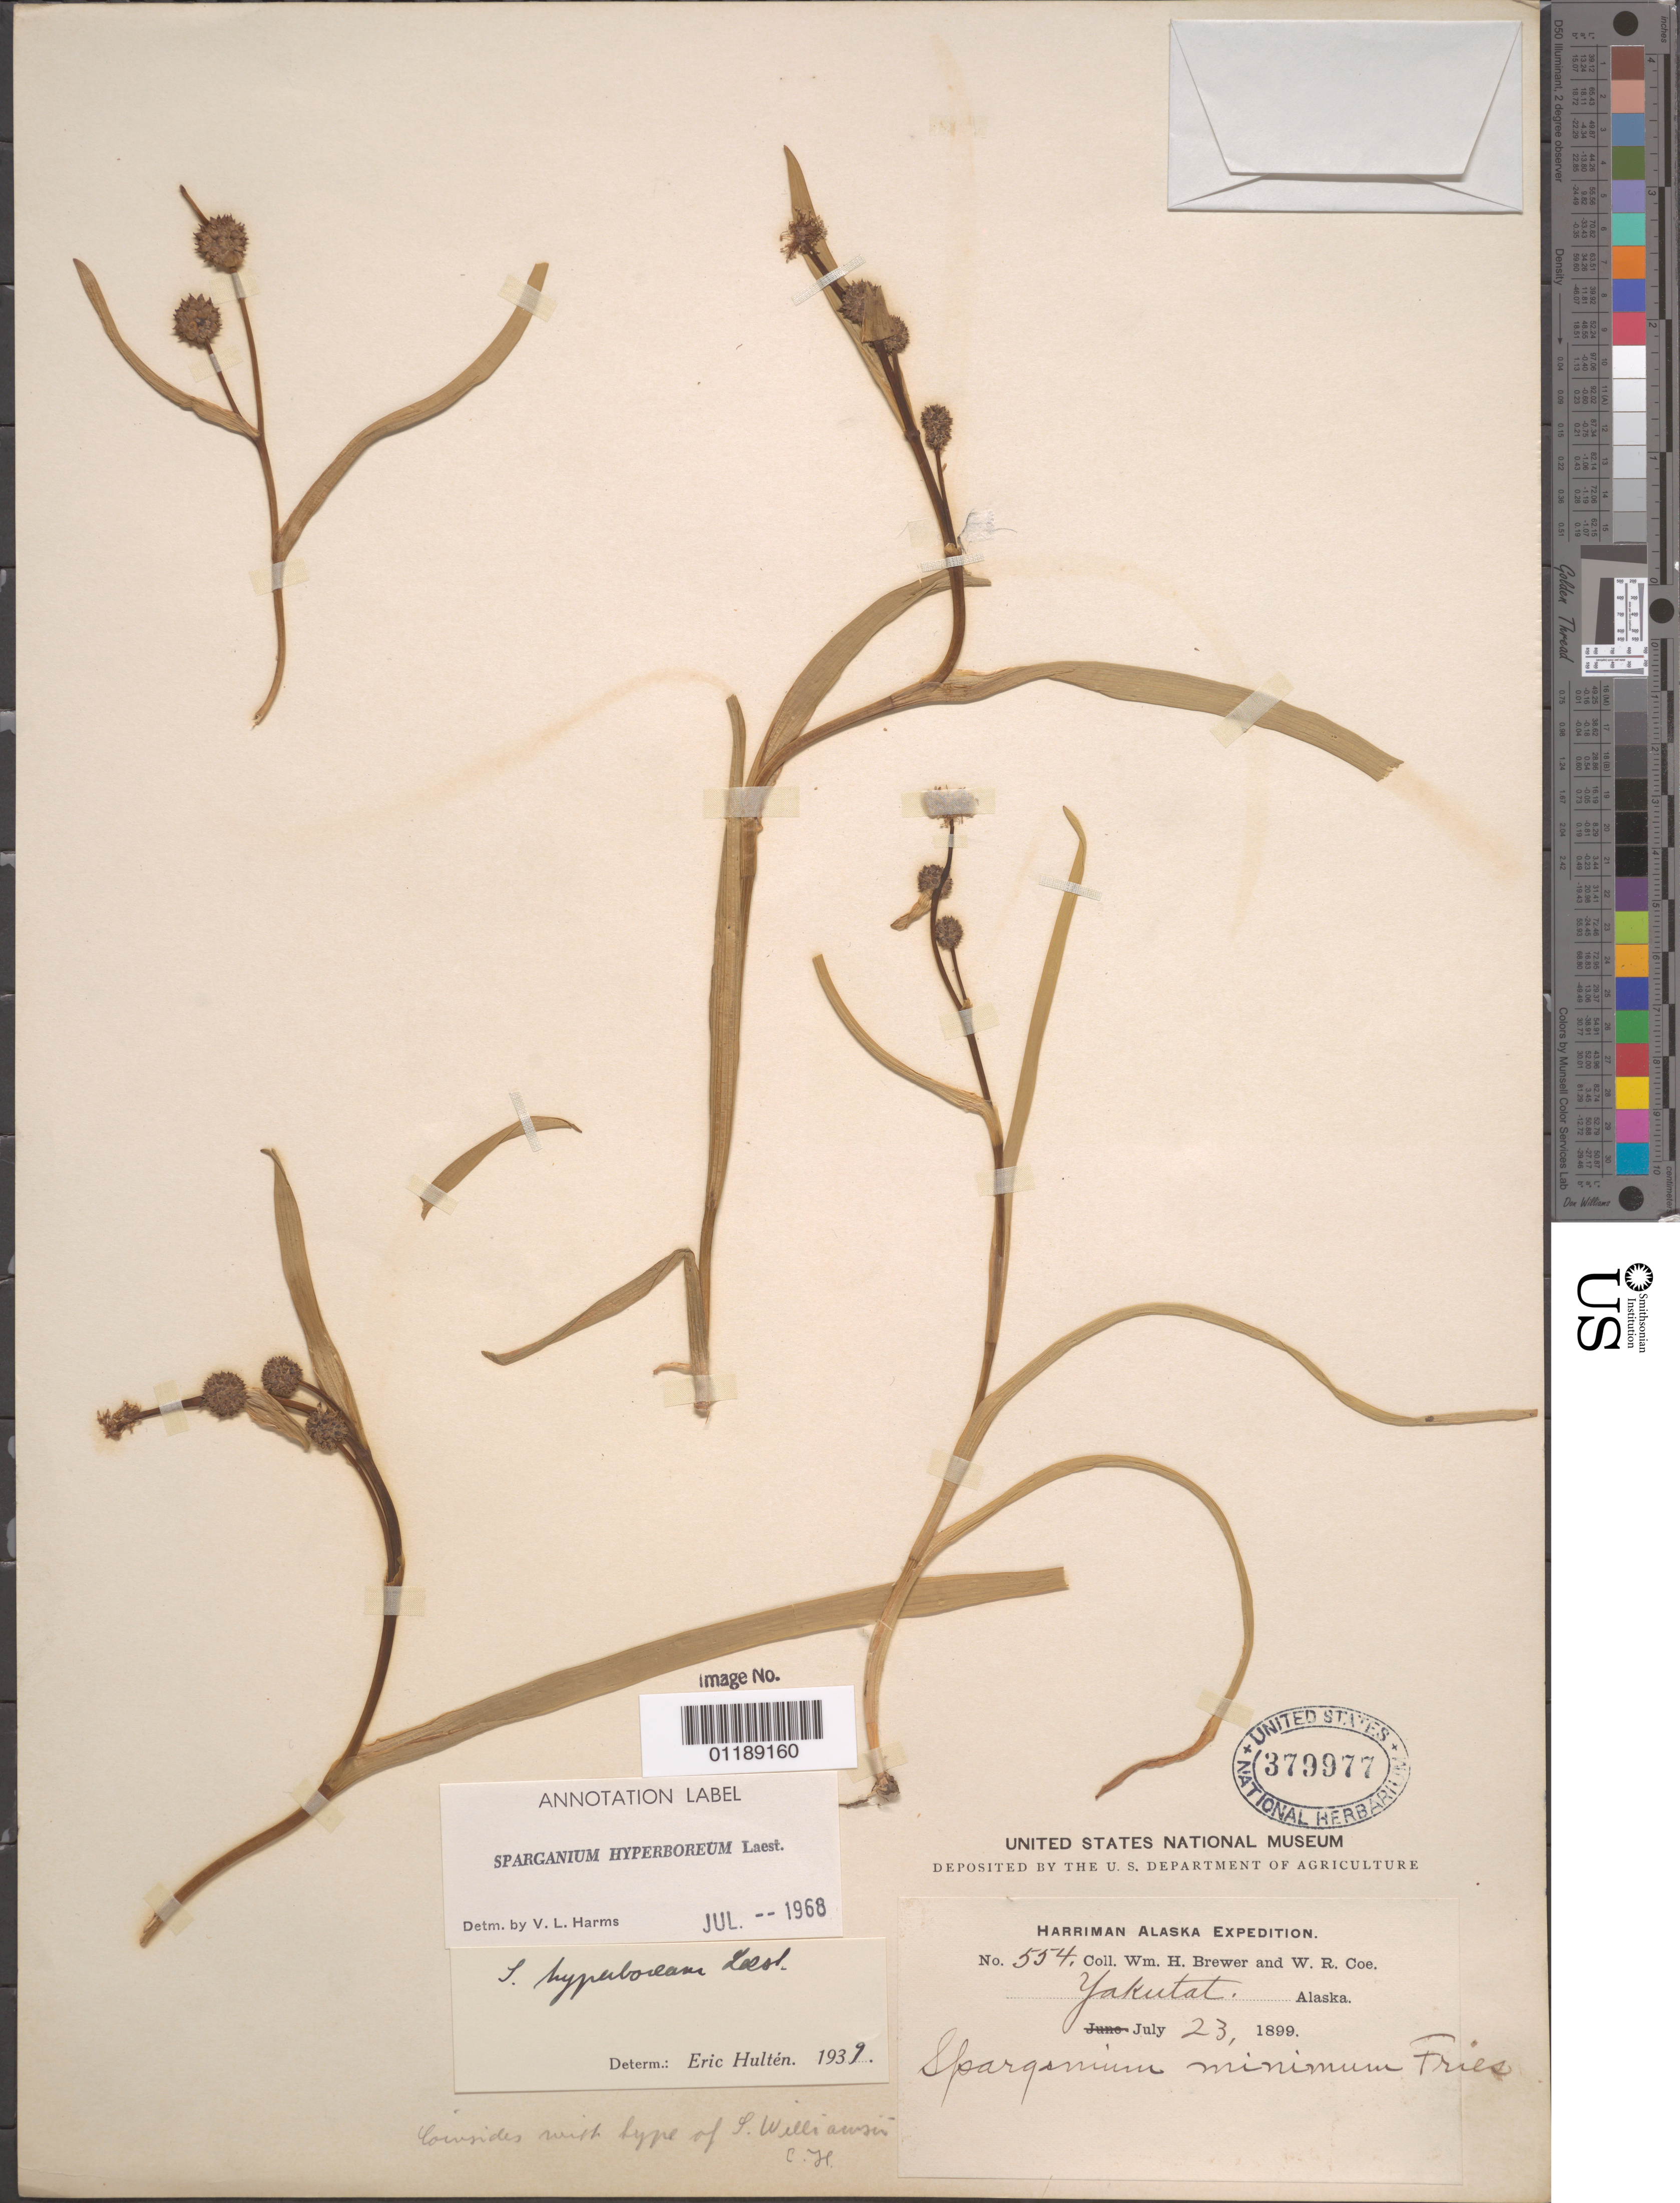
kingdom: Plantae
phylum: Tracheophyta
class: Liliopsida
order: Poales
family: Typhaceae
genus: Sparganium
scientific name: Sparganium hyperboreum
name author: Beurl. ex Laest.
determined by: Harms, V. L.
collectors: W. H. Brewer & W. Coe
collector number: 554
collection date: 1899-07-23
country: United States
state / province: Alaska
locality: Yakutat.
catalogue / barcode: US 379977